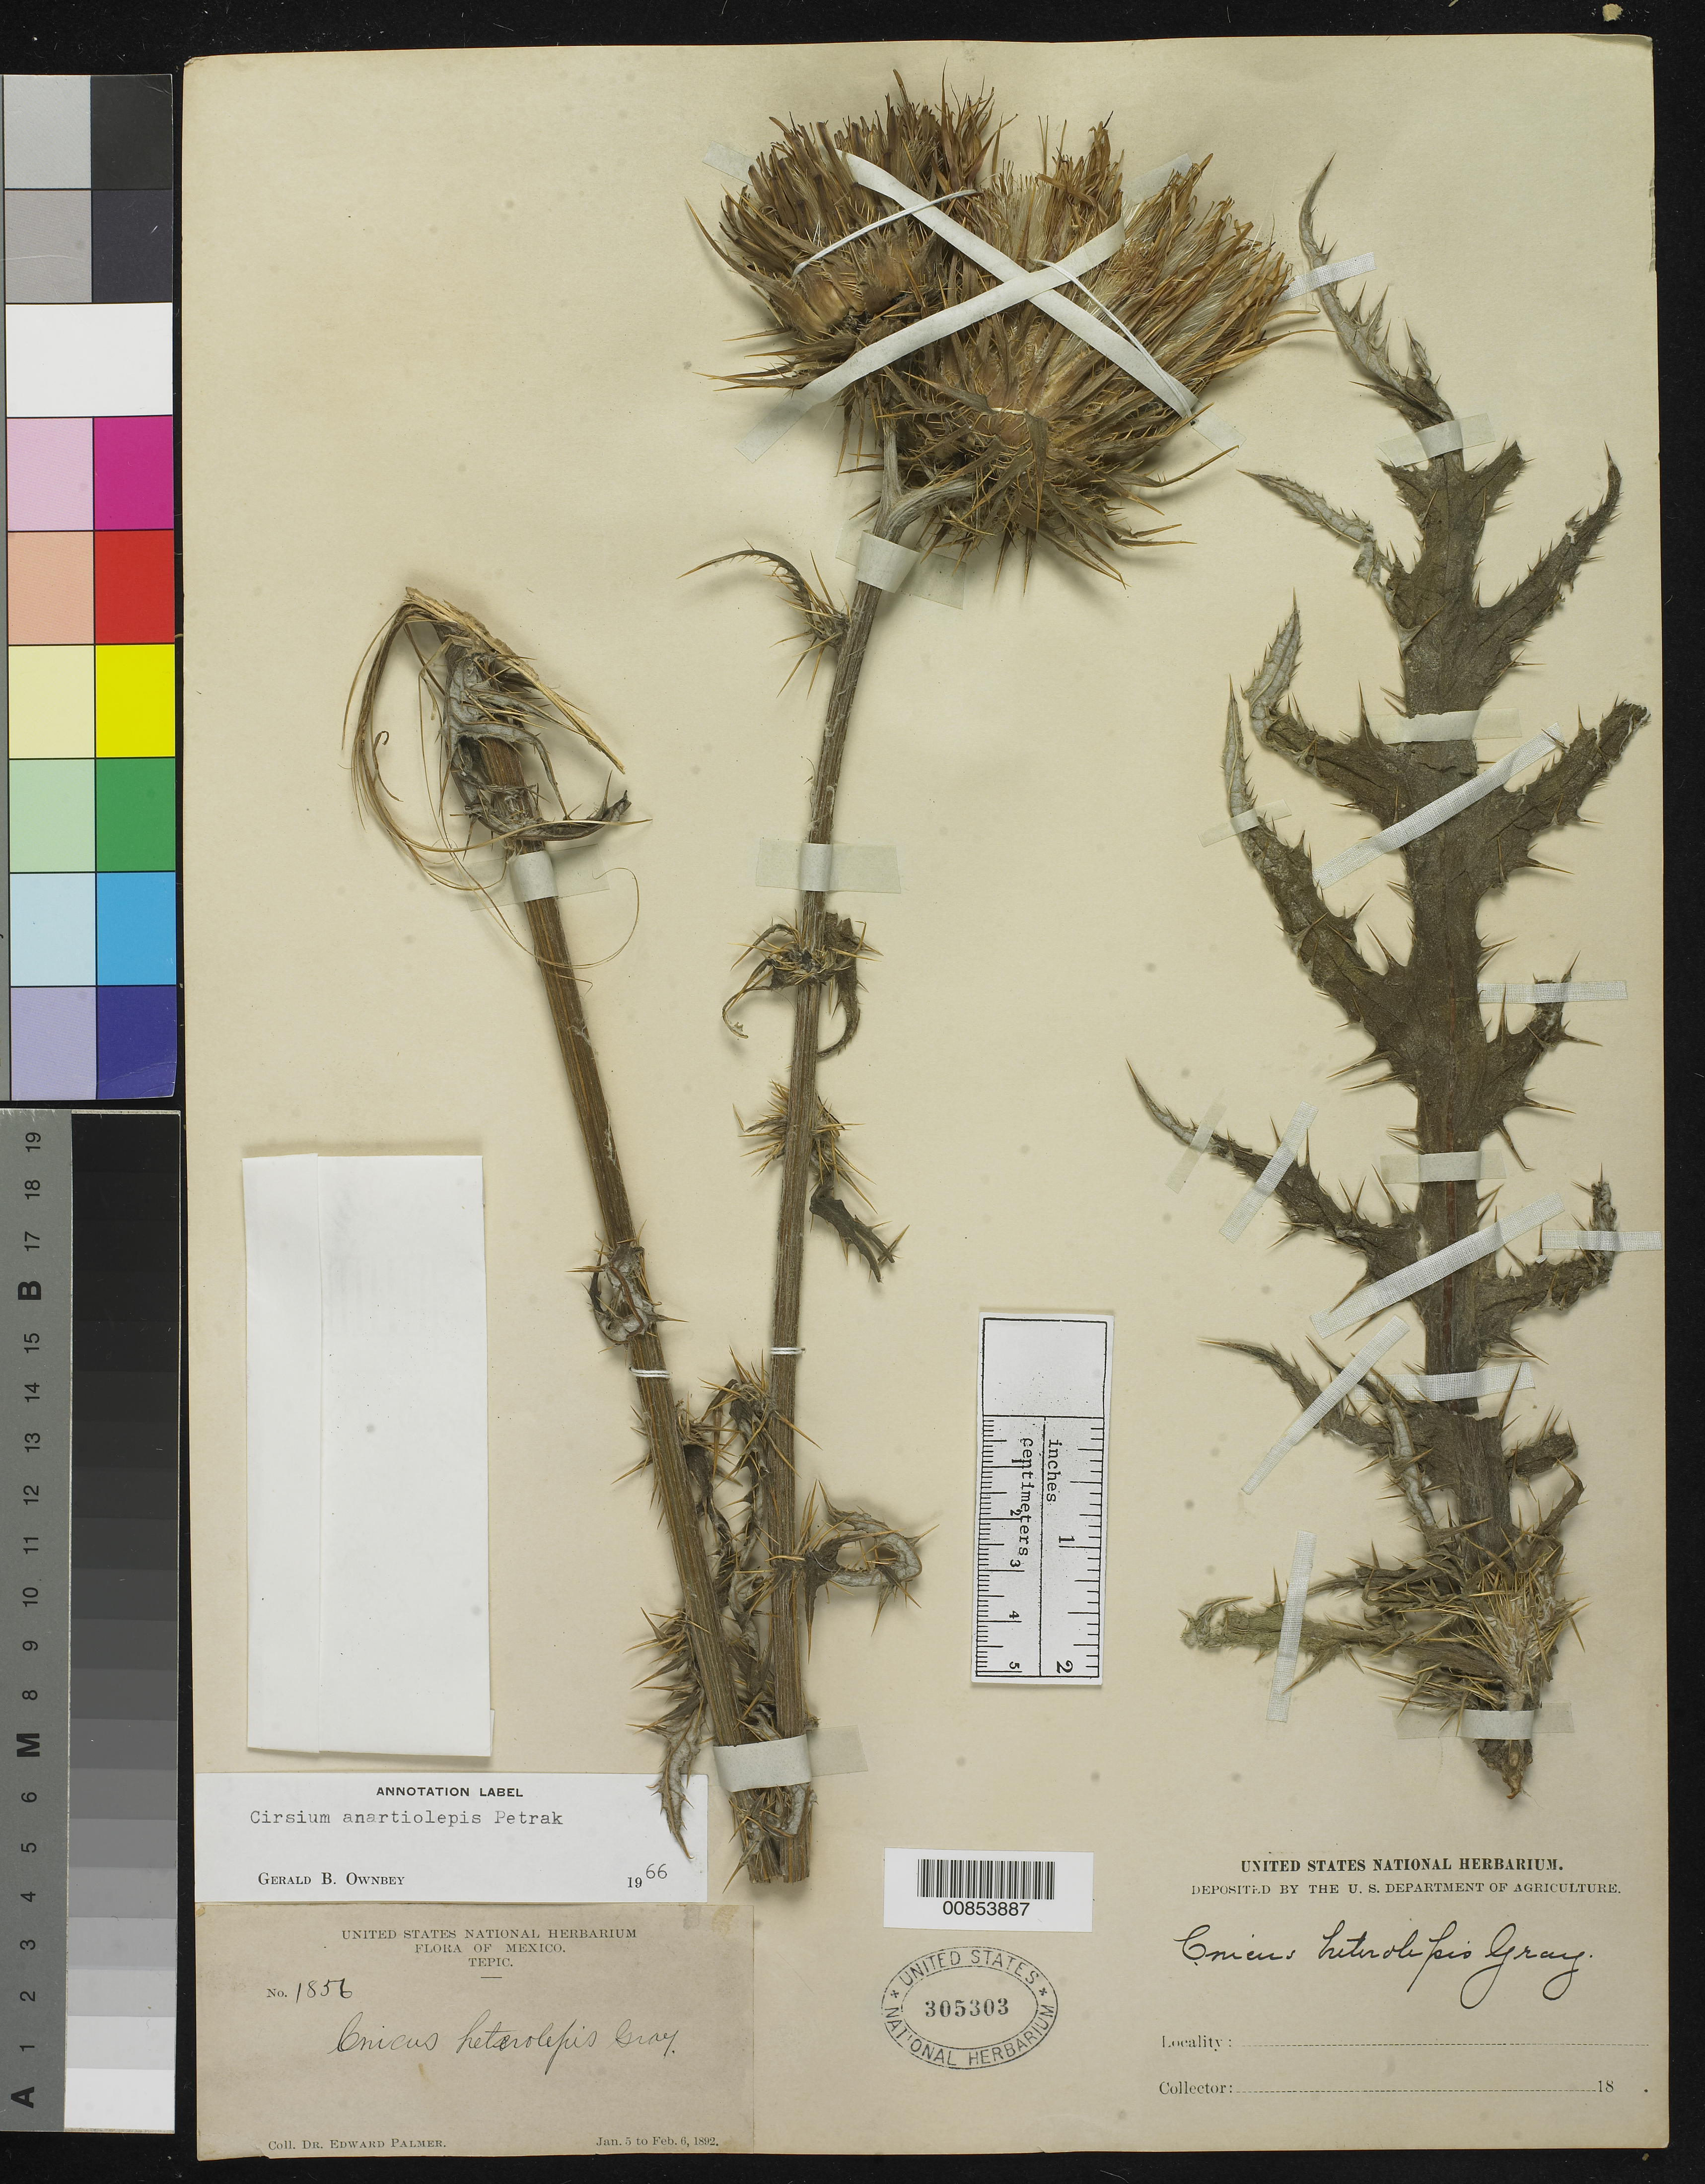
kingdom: Plantae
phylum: Tracheophyta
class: Magnoliopsida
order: Asterales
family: Asteraceae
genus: Cirsium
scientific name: Cirsium anartiolepis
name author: Petr.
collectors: E. Palmer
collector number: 1856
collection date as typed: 05 Jan 1892 to 06 Feb 1892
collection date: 1892-01-05/1892-02-06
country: Mexico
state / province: Nayarit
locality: Tepic, Nayarit.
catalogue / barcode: US 305303